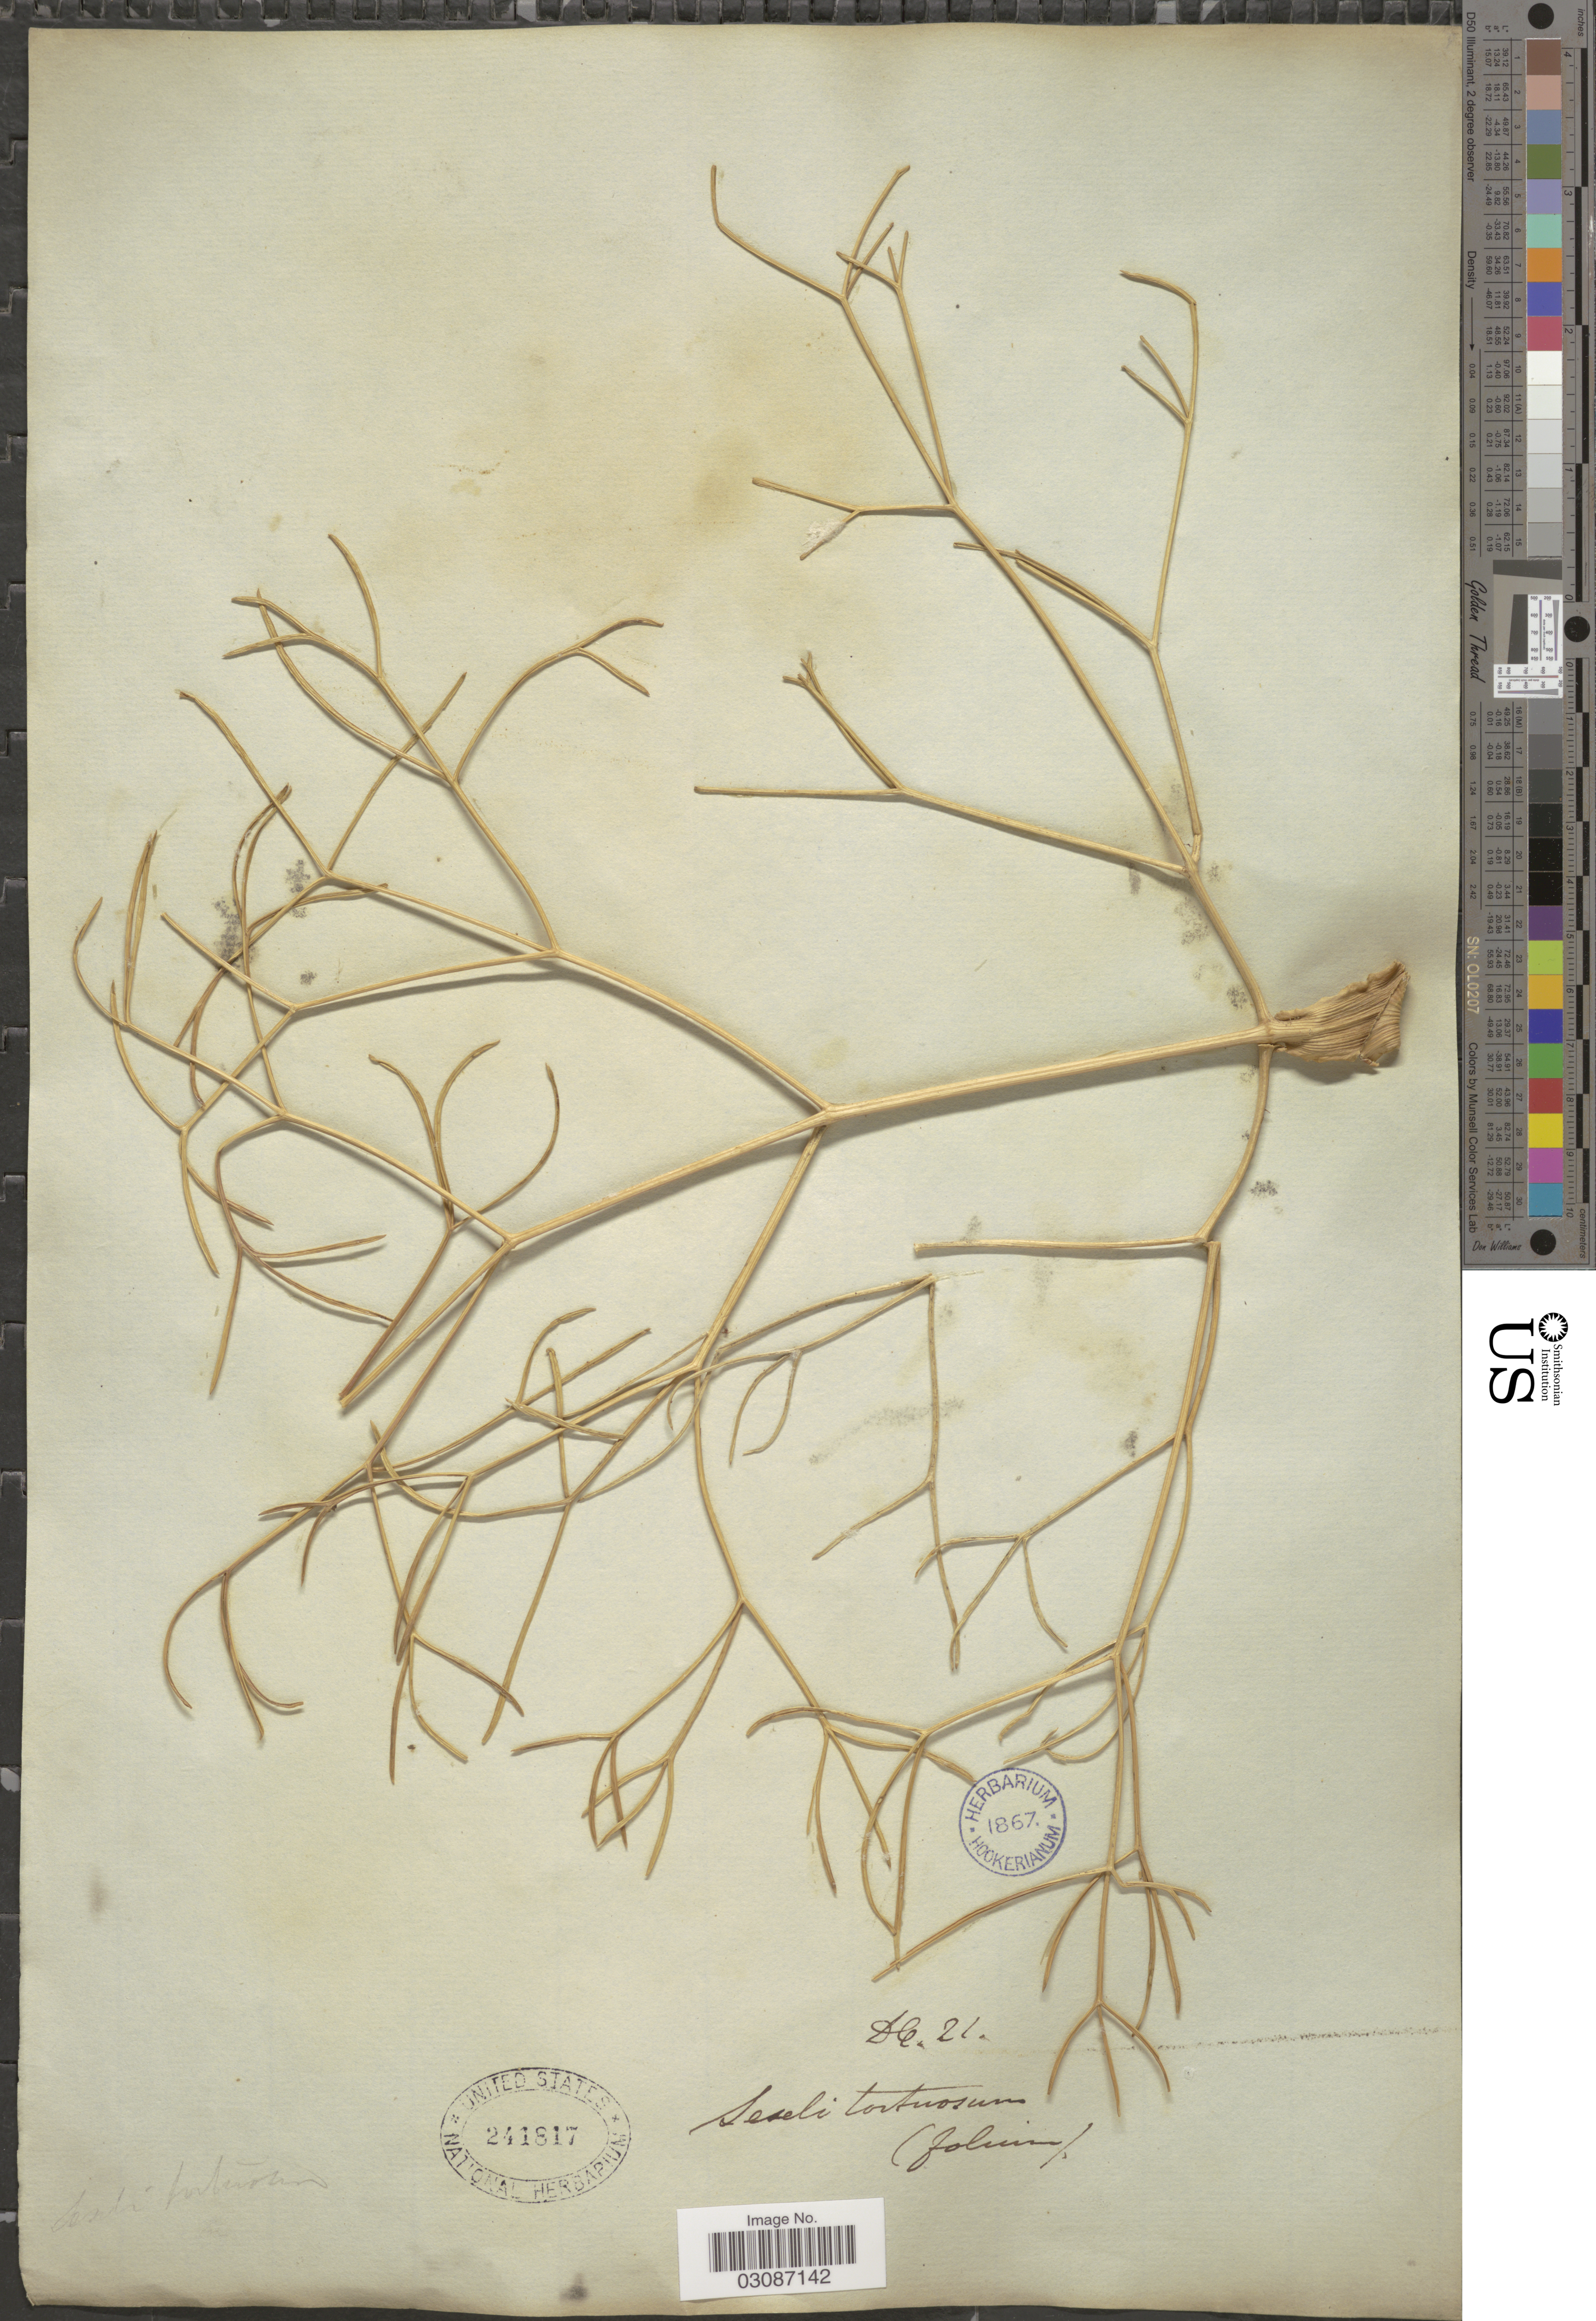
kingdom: Plantae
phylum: Tracheophyta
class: Magnoliopsida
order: Apiales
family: Apiaceae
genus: Seseli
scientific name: Seseli tortuosum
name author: L.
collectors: ex herb. Hookerianum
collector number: DC.21.?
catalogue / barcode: US 241817